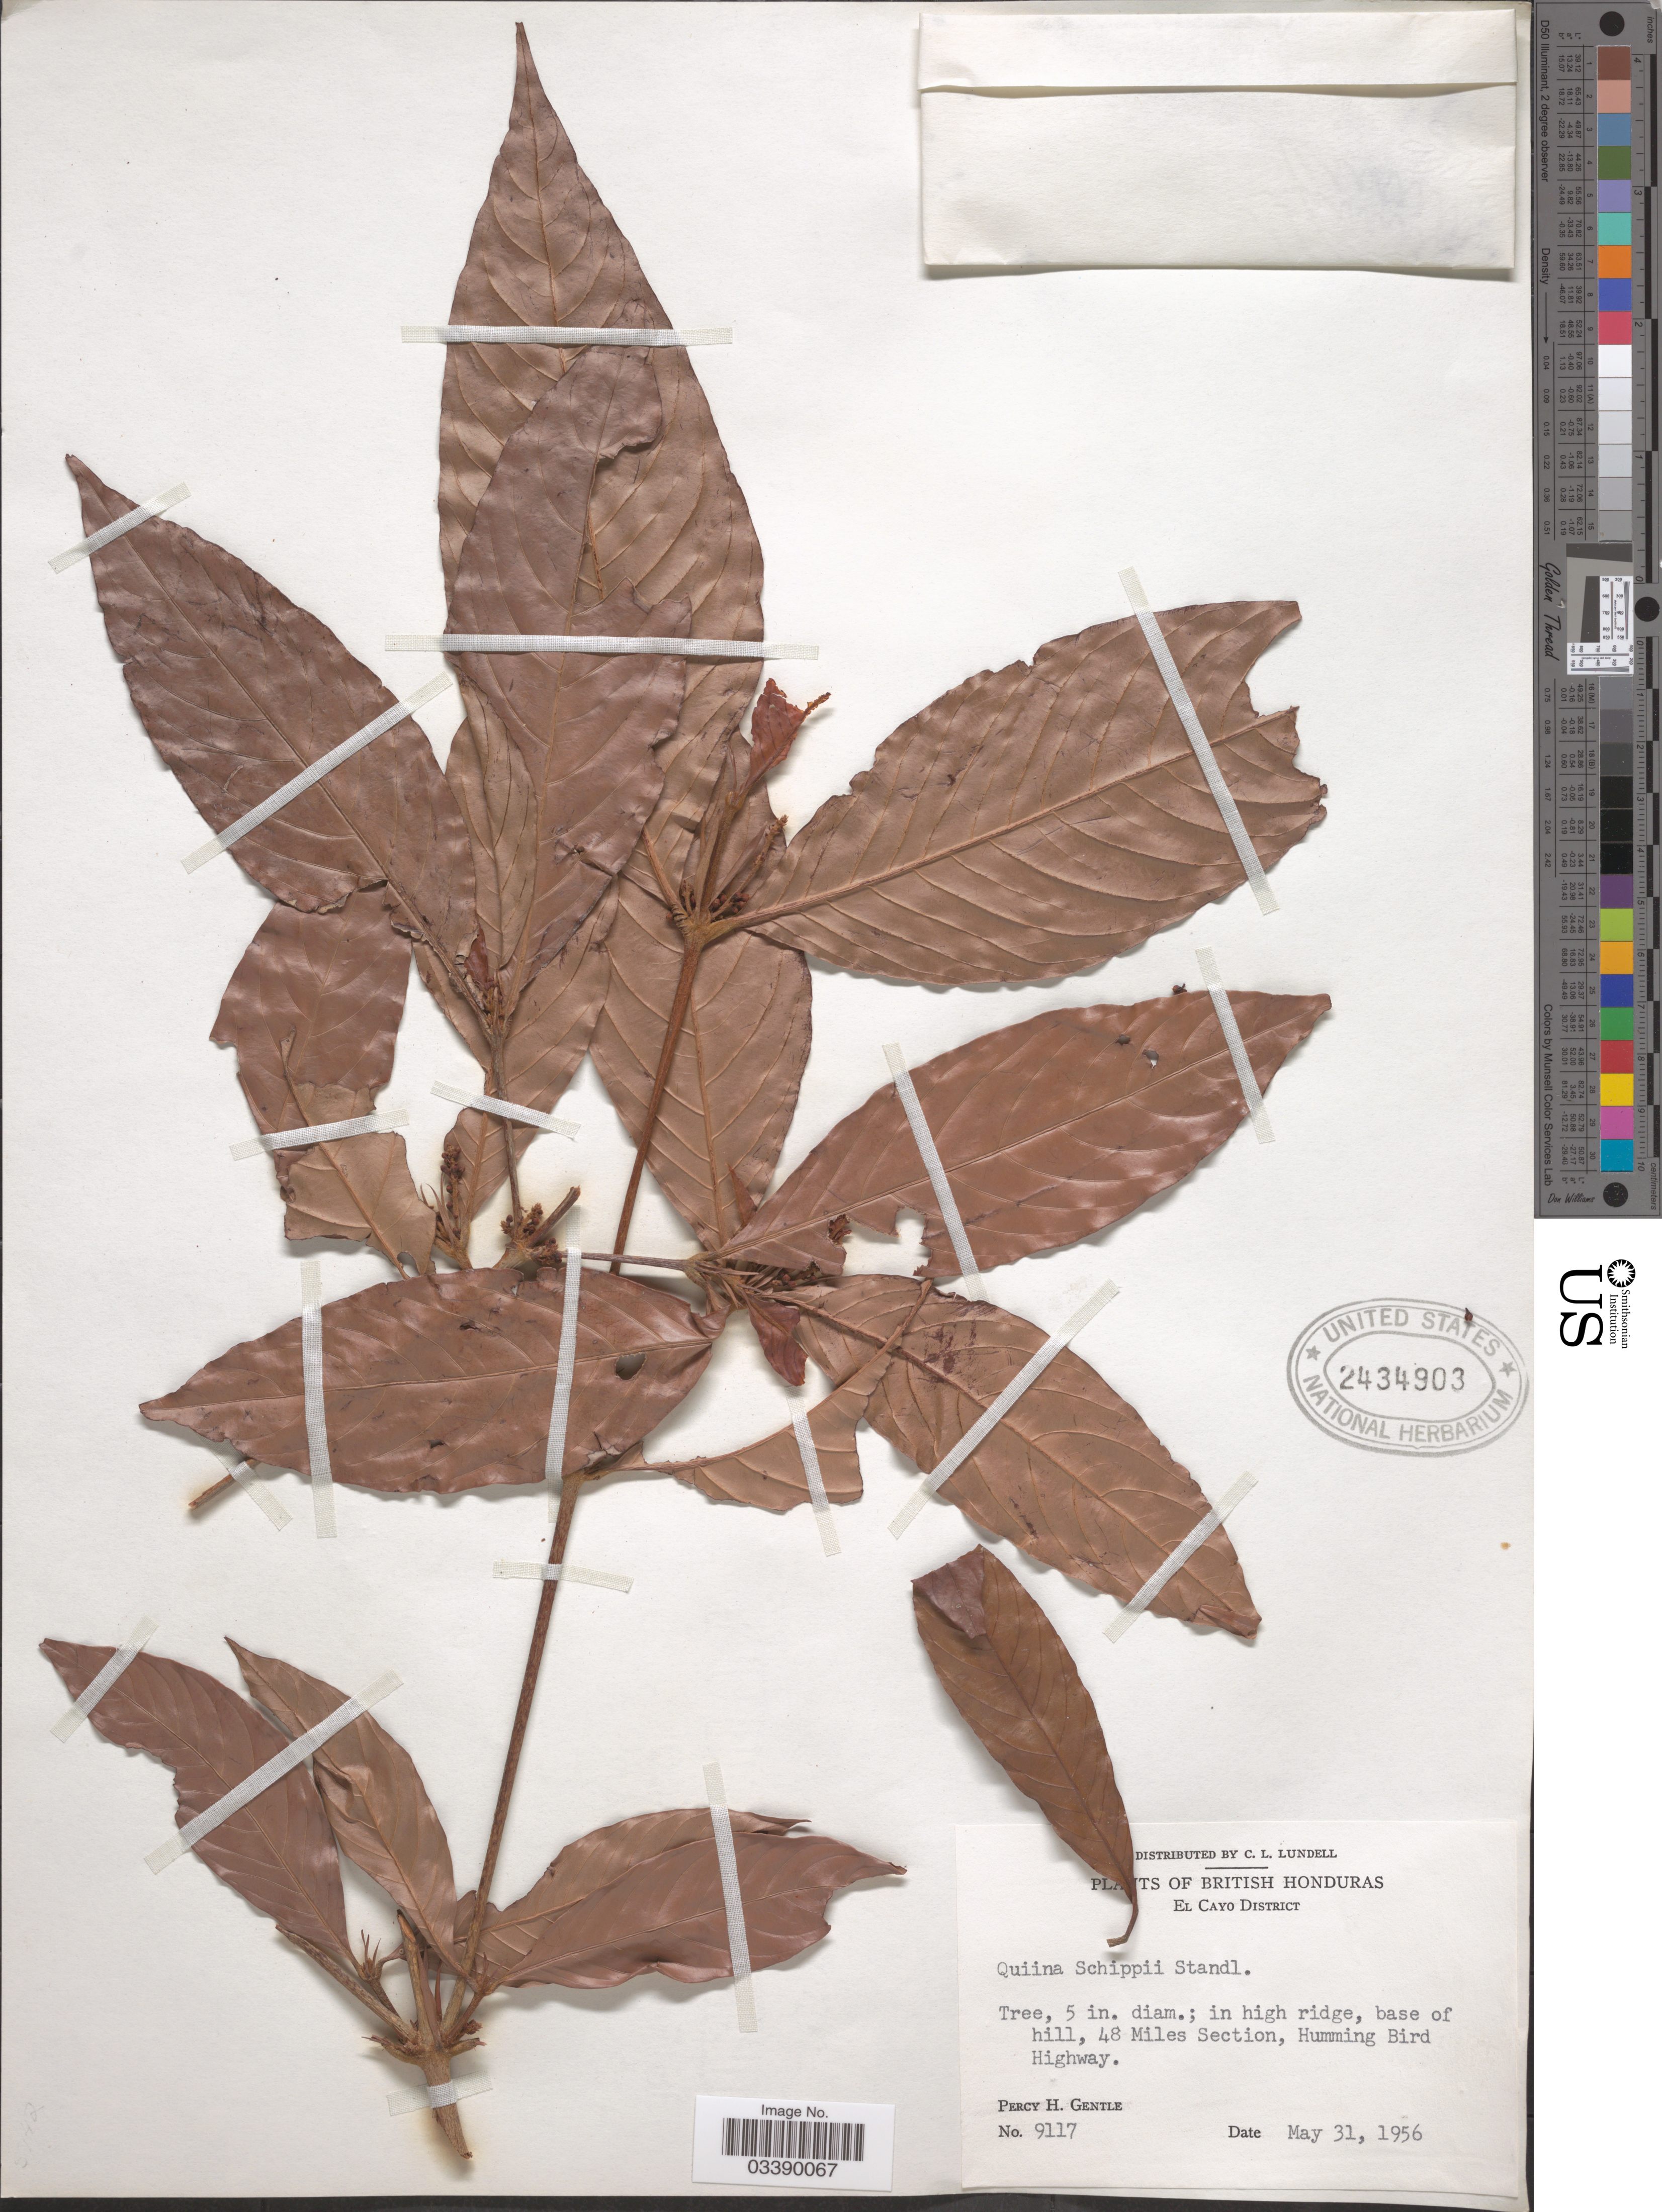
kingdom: Plantae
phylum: Tracheophyta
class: Magnoliopsida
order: Malpighiales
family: Quiinaceae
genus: Quiina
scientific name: Quiina schippii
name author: Standl.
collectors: P. H. Gentle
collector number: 9117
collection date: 1956-05-31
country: Belize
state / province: Cayo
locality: British Honduras. El Cayo District, base of hill, 48 Miles Section, Humming Bird Highway.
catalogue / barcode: US 2434903